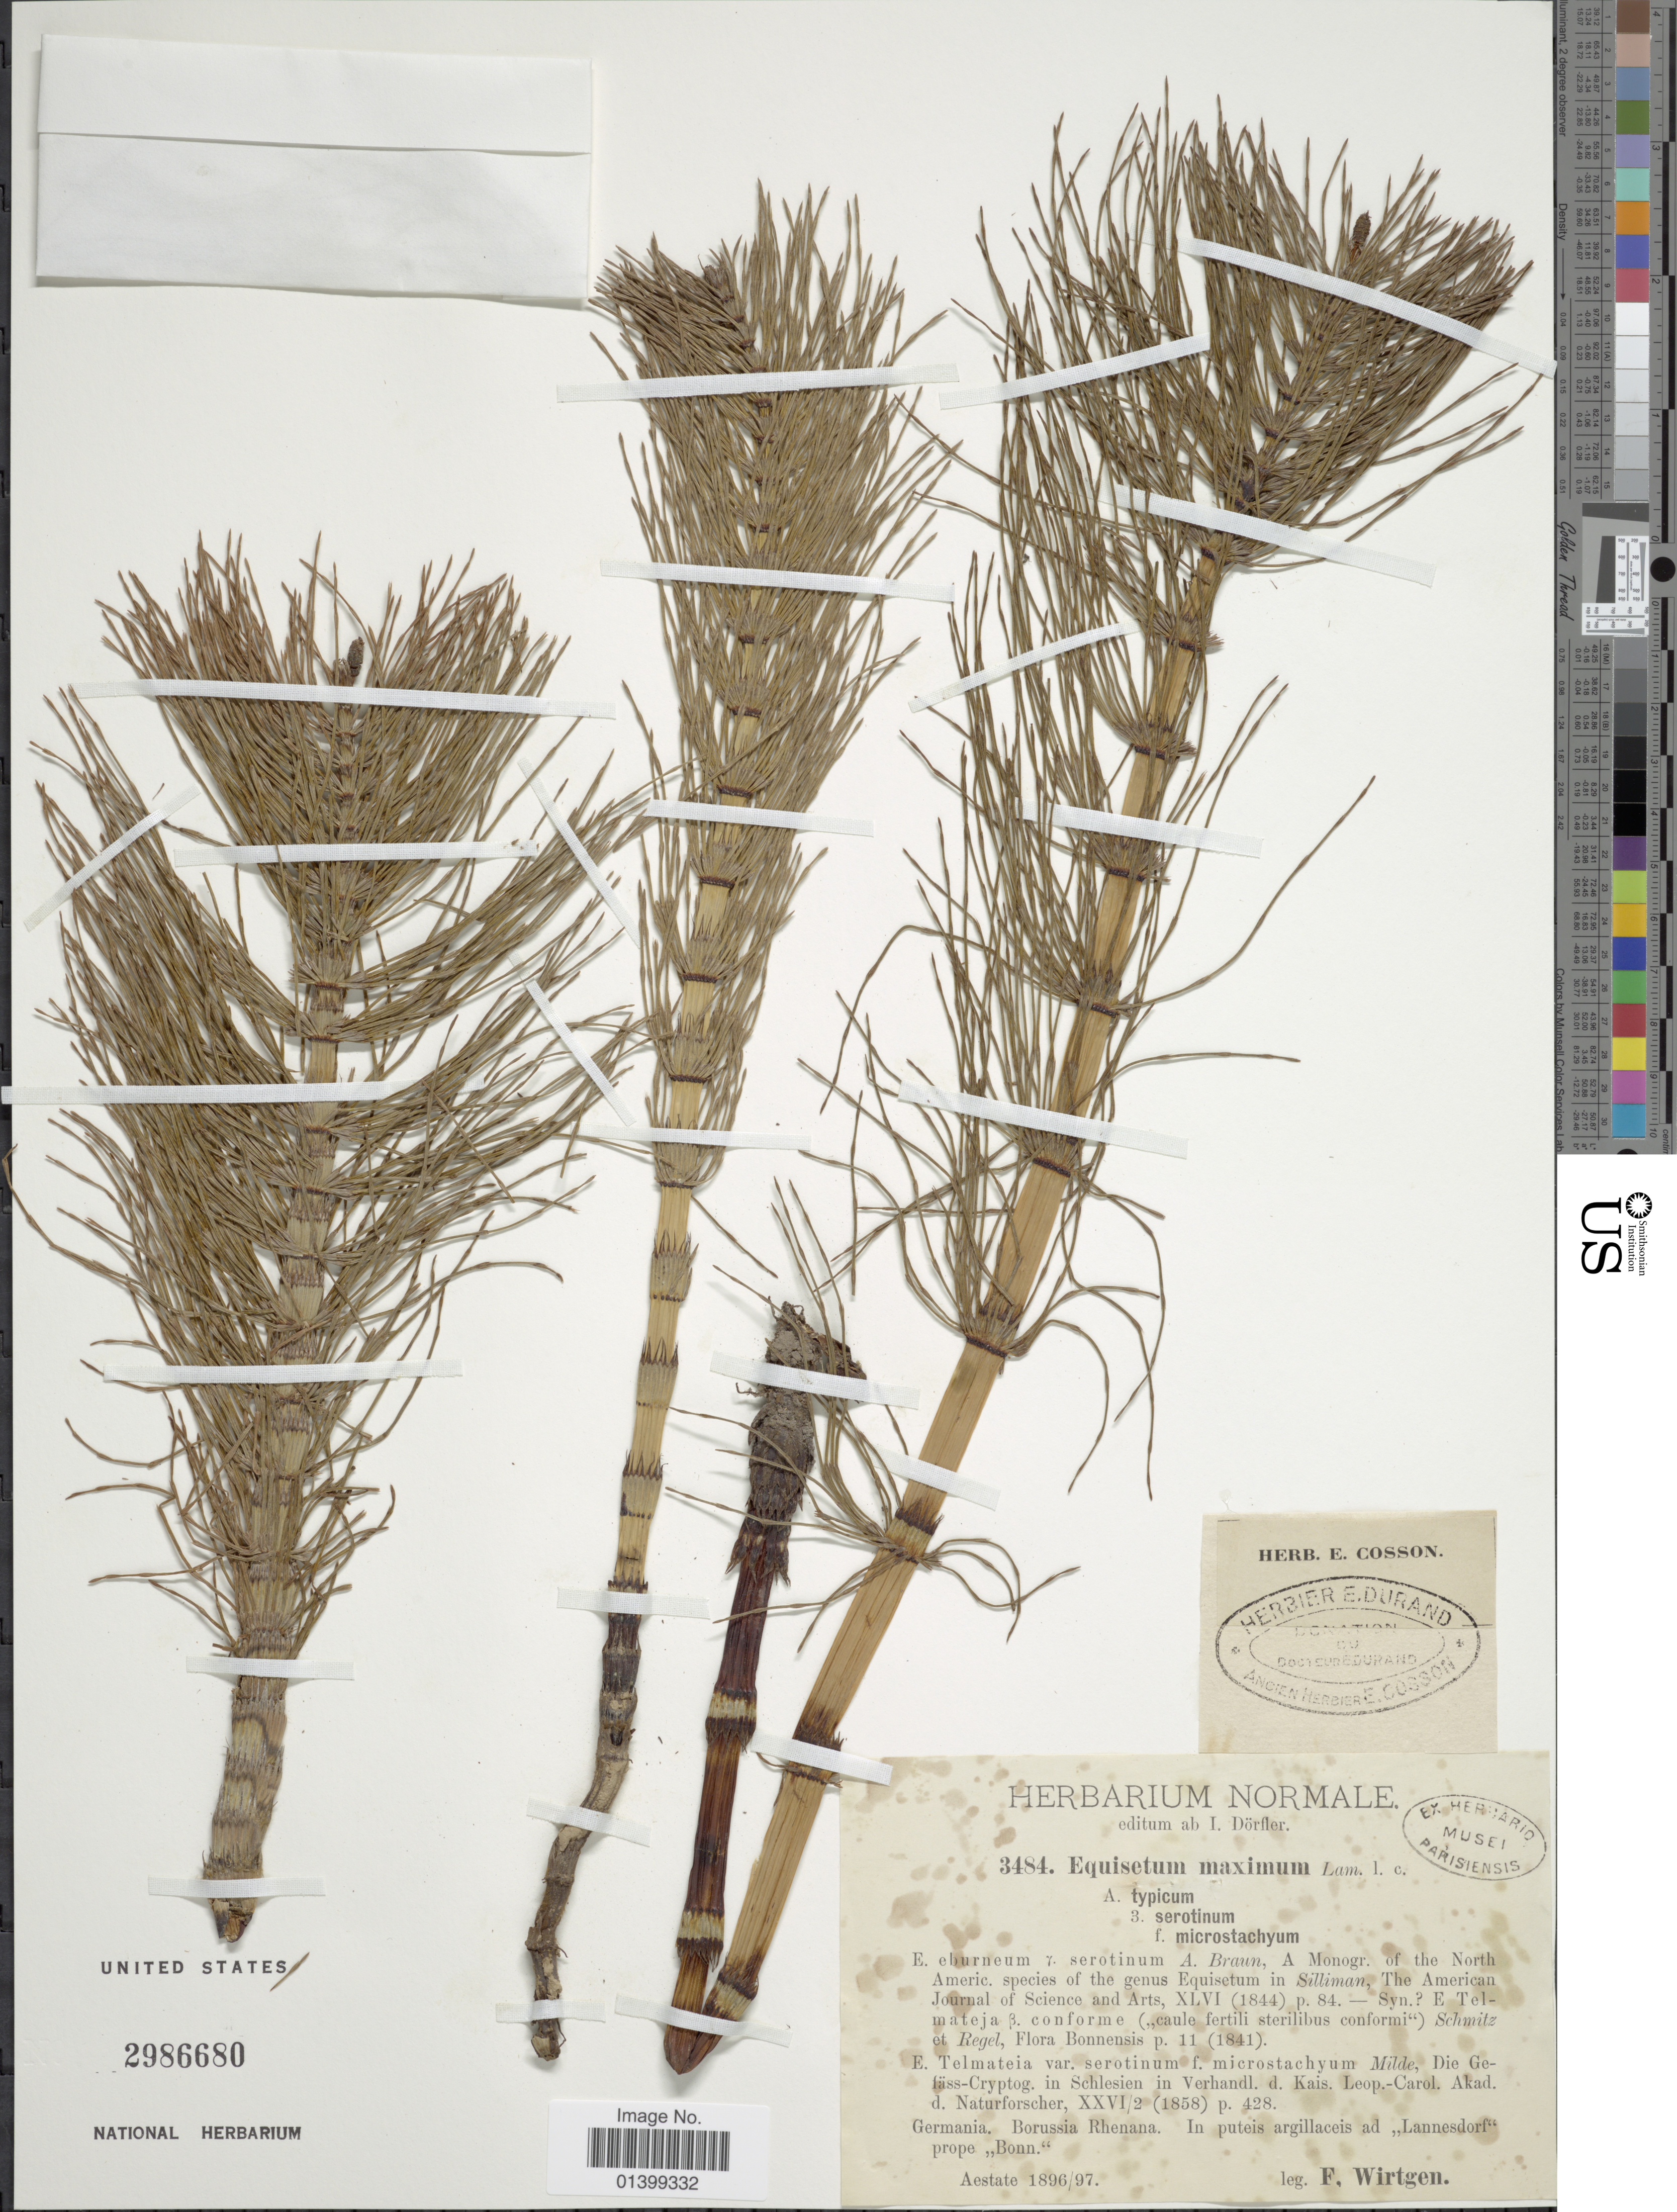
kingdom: Plantae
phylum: Tracheophyta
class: Polypodiopsida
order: Equisetales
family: Equisetaceae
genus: Equisetum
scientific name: Equisetum telmateia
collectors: F. Wirtgen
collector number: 3484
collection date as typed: Aestate 1896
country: Germany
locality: Germania. Borussia Rhenana. In puteis argillaceis ad ,,Lannesdorf" prope ,,Bonn"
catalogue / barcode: US 2986680